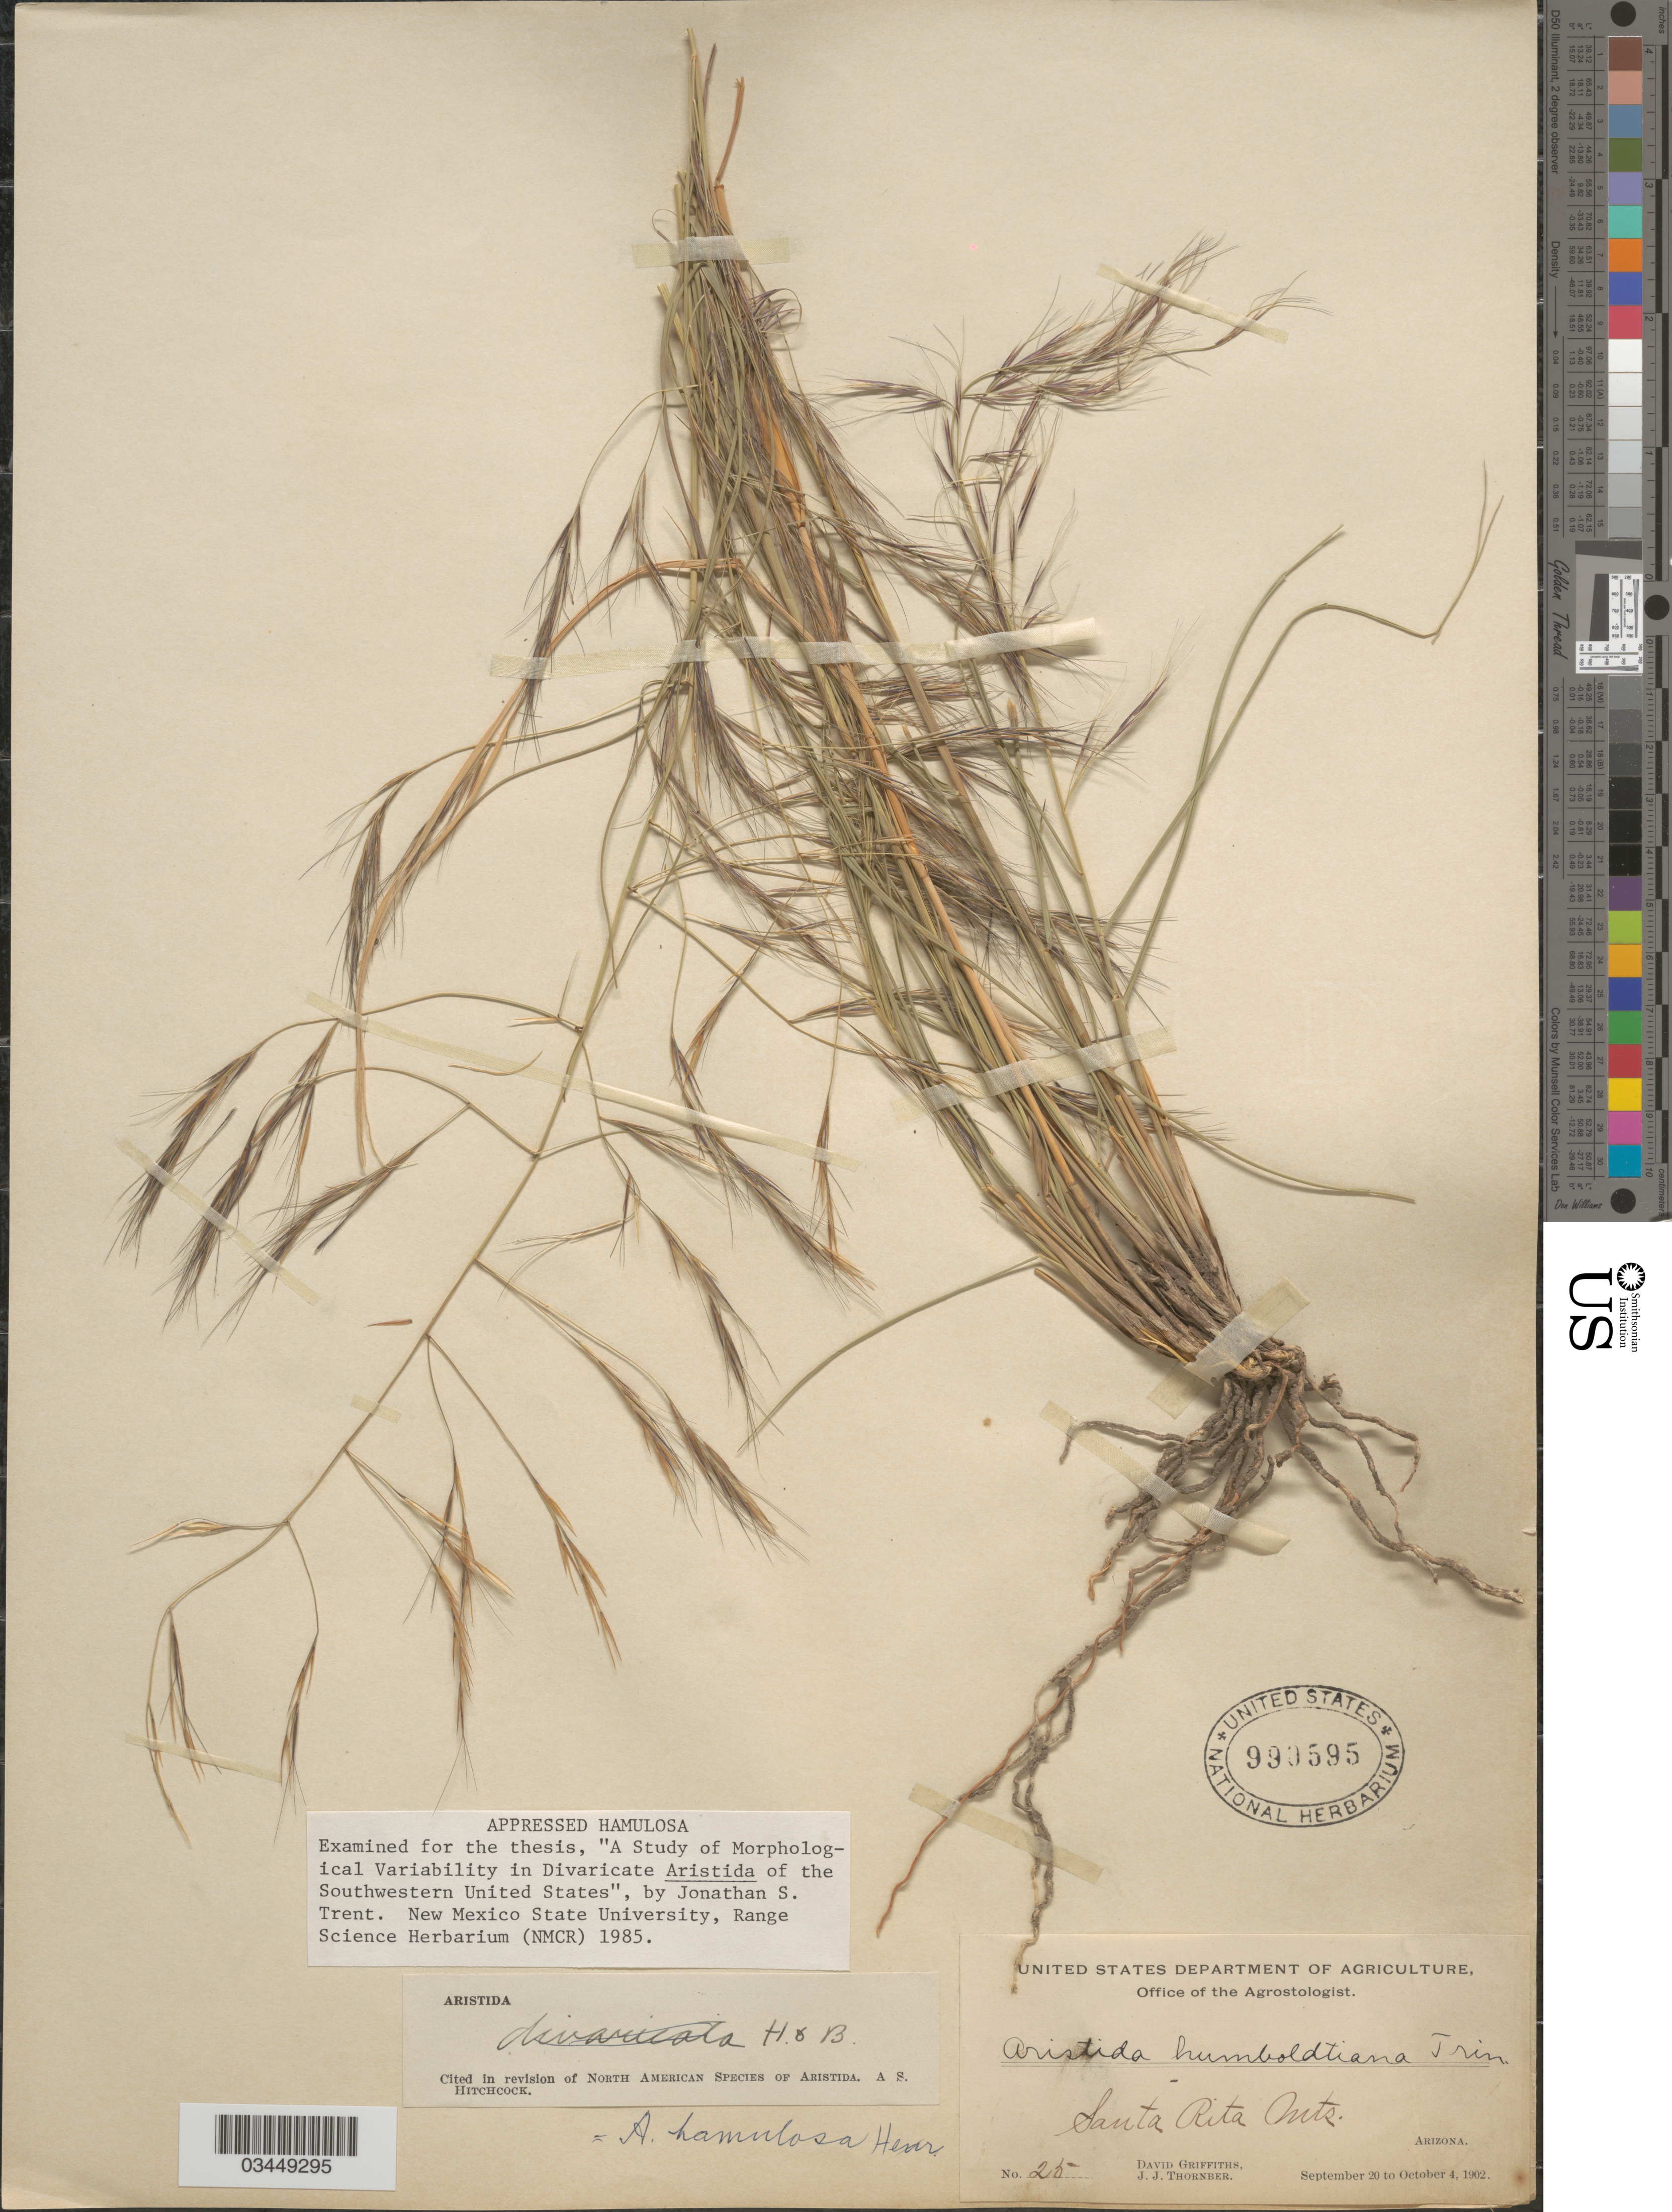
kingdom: Plantae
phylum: Tracheophyta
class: Liliopsida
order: Poales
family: Poaceae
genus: Aristida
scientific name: Aristida hamulosa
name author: Henr.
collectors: D. Griffiths & J. Thornber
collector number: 25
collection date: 1902-09-20/1902-10-04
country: United States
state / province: Arizona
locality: Santa Rita Mts.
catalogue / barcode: US 990595